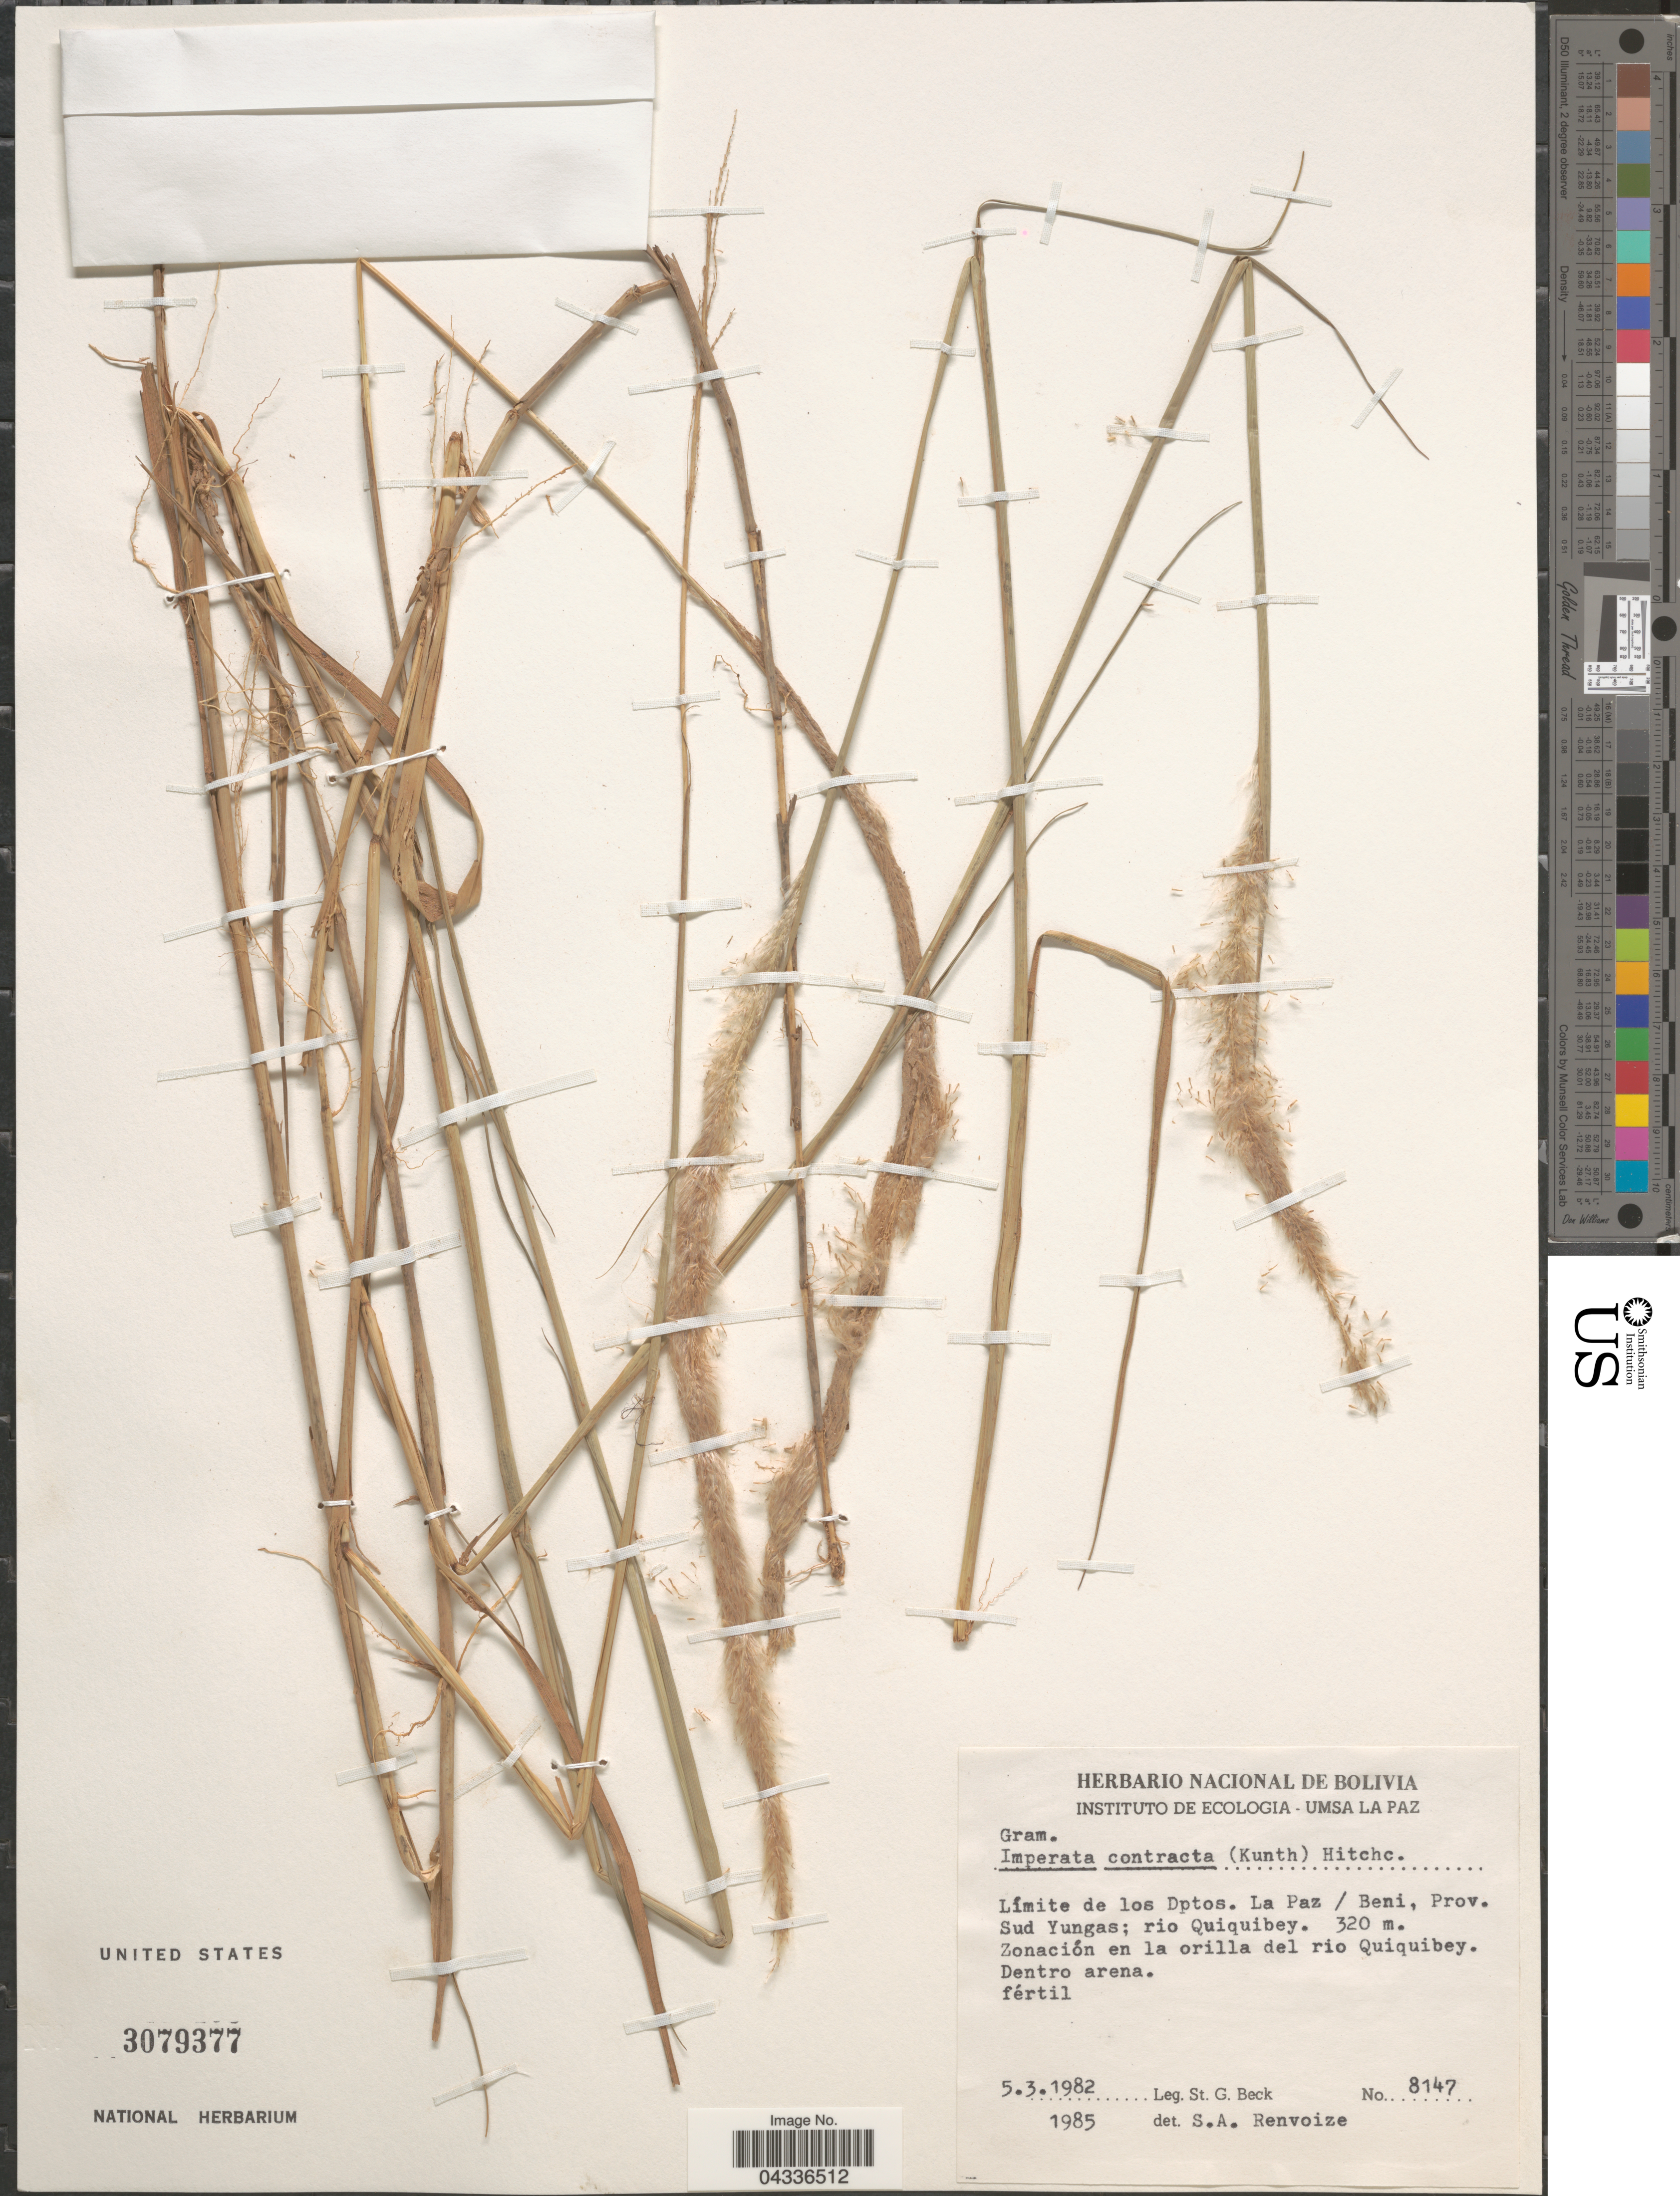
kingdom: Plantae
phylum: Tracheophyta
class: Liliopsida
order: Poales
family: Poaceae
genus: Imperata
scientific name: Imperata contracta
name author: (Kunth) Hitchc.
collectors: S. G. Beck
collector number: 8147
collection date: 1982-03-05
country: Bolivia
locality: Límite de los Dptos. La Paz/Beni, Prov. Sud Yungas; rio Quiquibey. Zonación en la orilla del rio Quiquibey. Dentro arena.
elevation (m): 320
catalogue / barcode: US 3079377